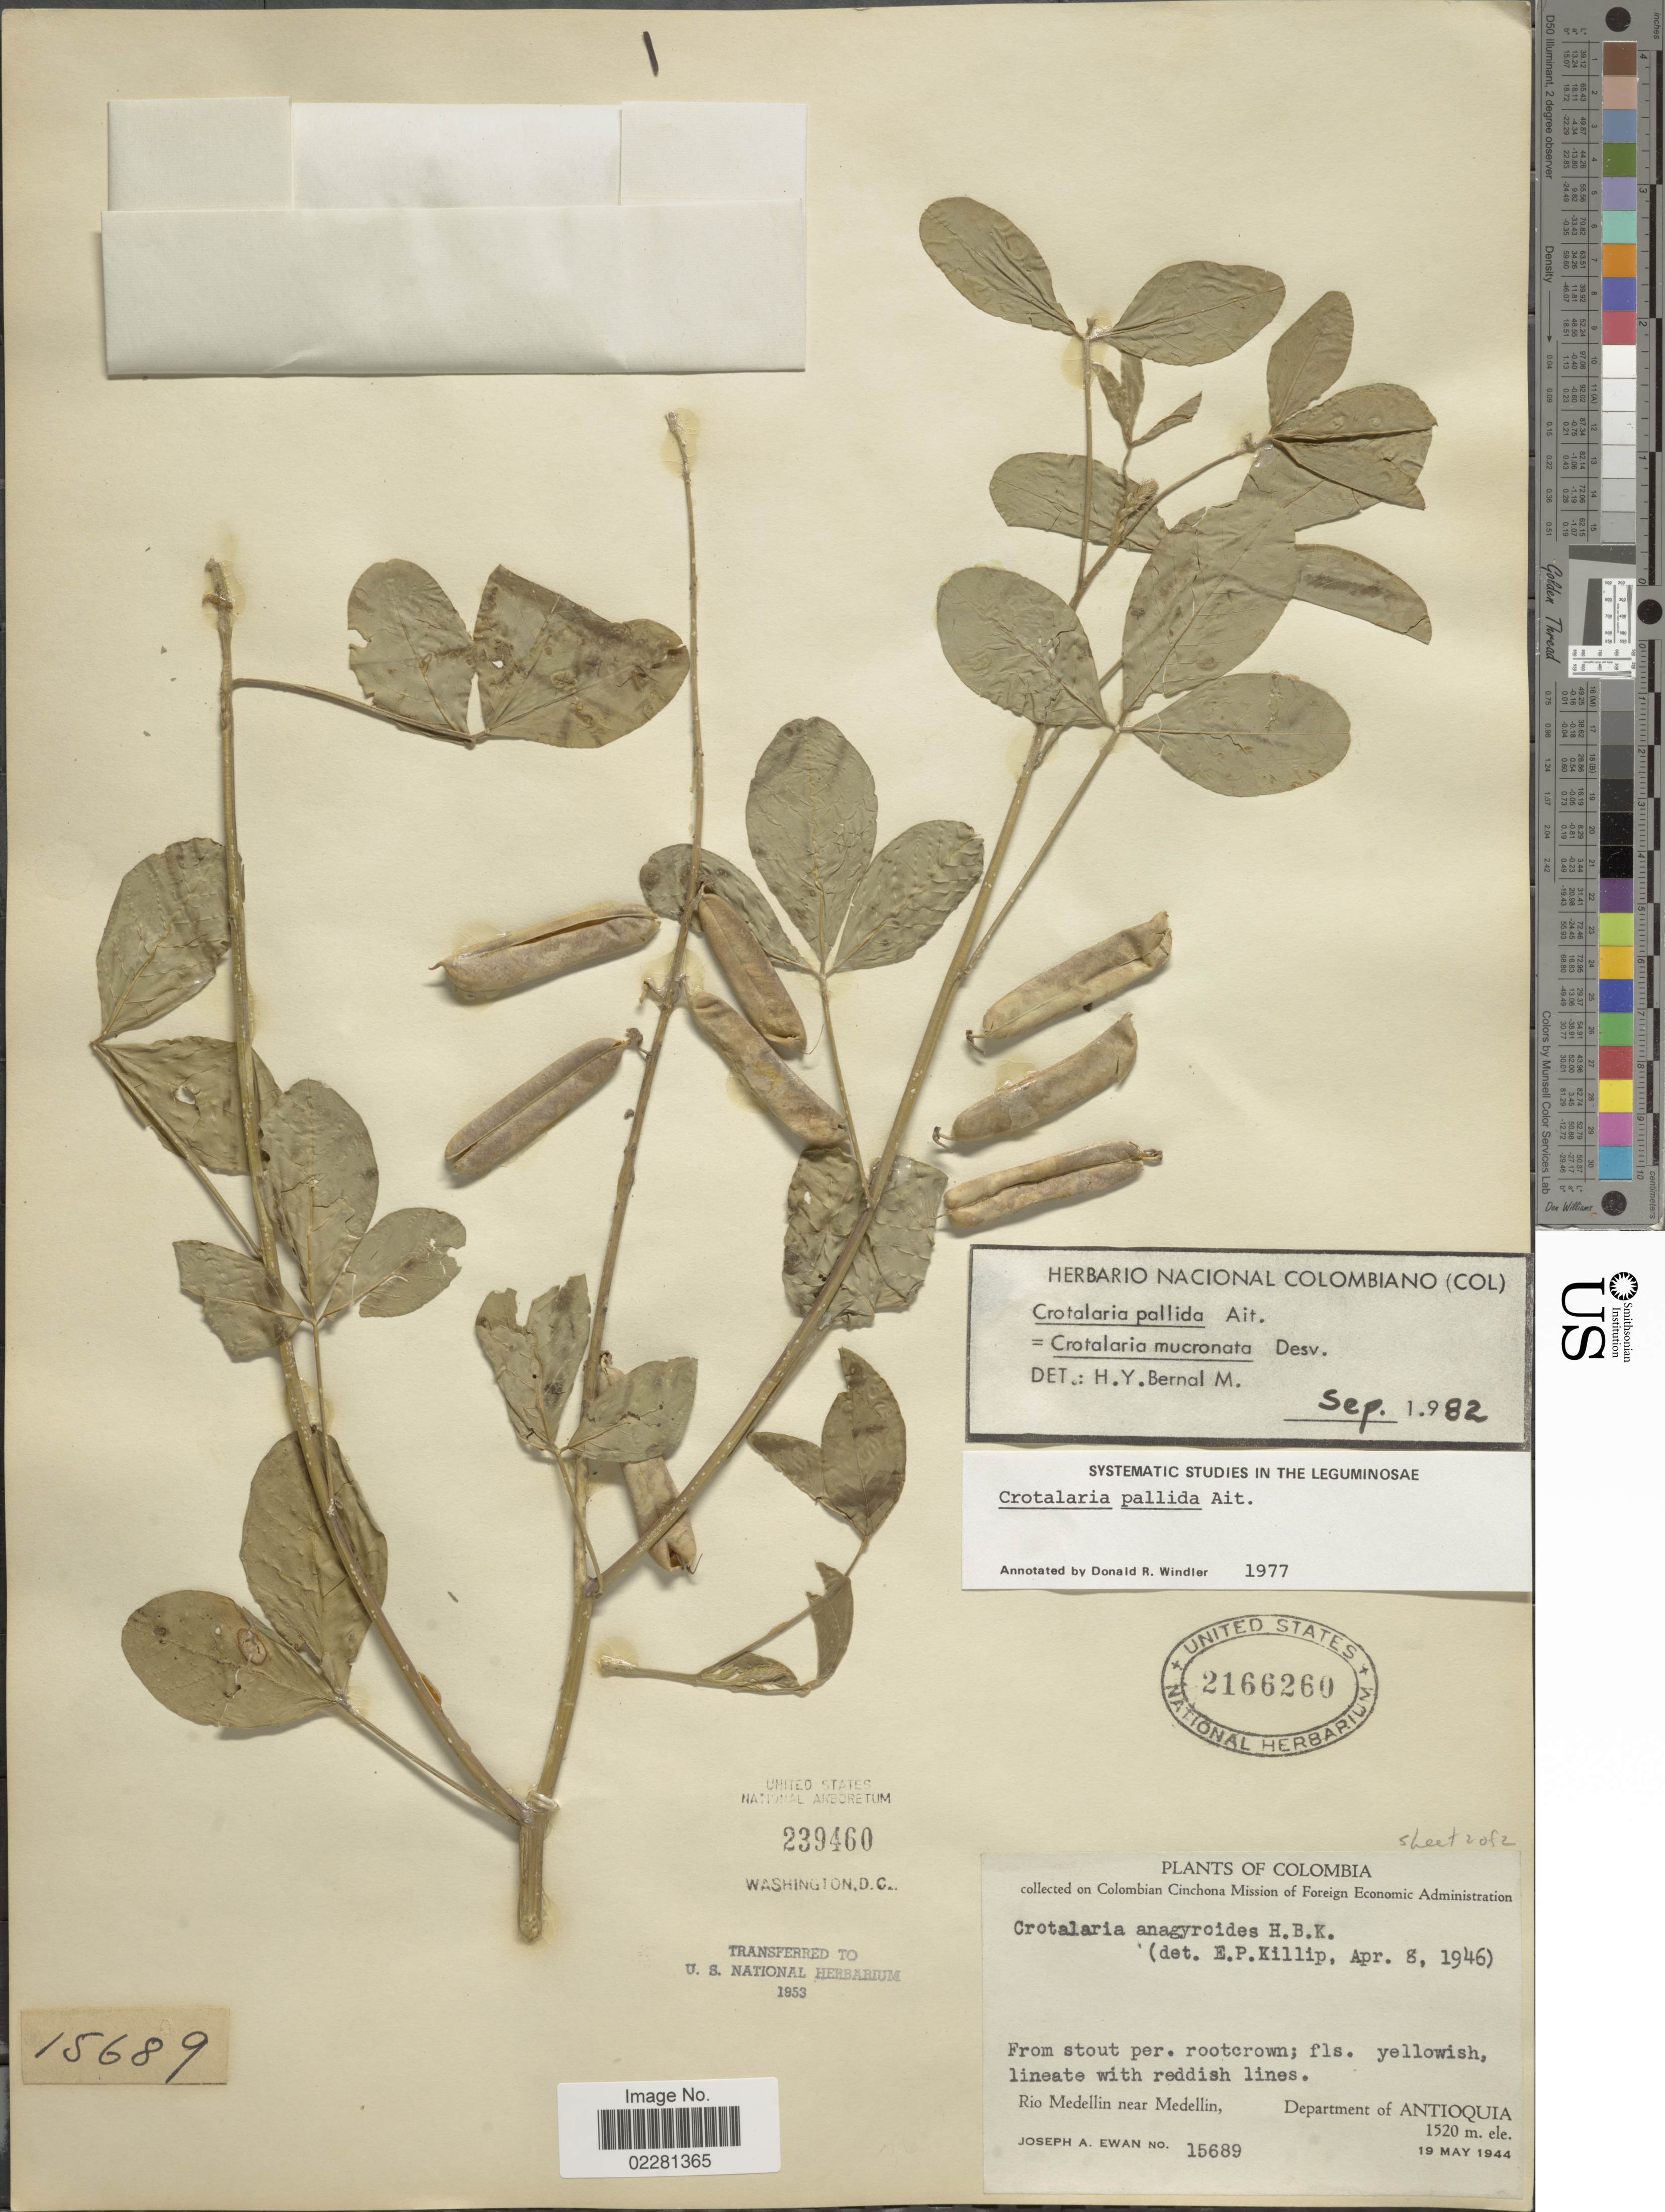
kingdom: Plantae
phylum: Tracheophyta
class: Magnoliopsida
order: Fabales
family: Fabaceae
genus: Crotalaria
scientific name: Crotalaria pallida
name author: Aiton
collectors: J. A. Ewan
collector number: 15689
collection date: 1944-05-19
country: Colombia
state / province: Antioquia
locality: Rio Medellin near Medellin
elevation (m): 1520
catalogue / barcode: US 2166260